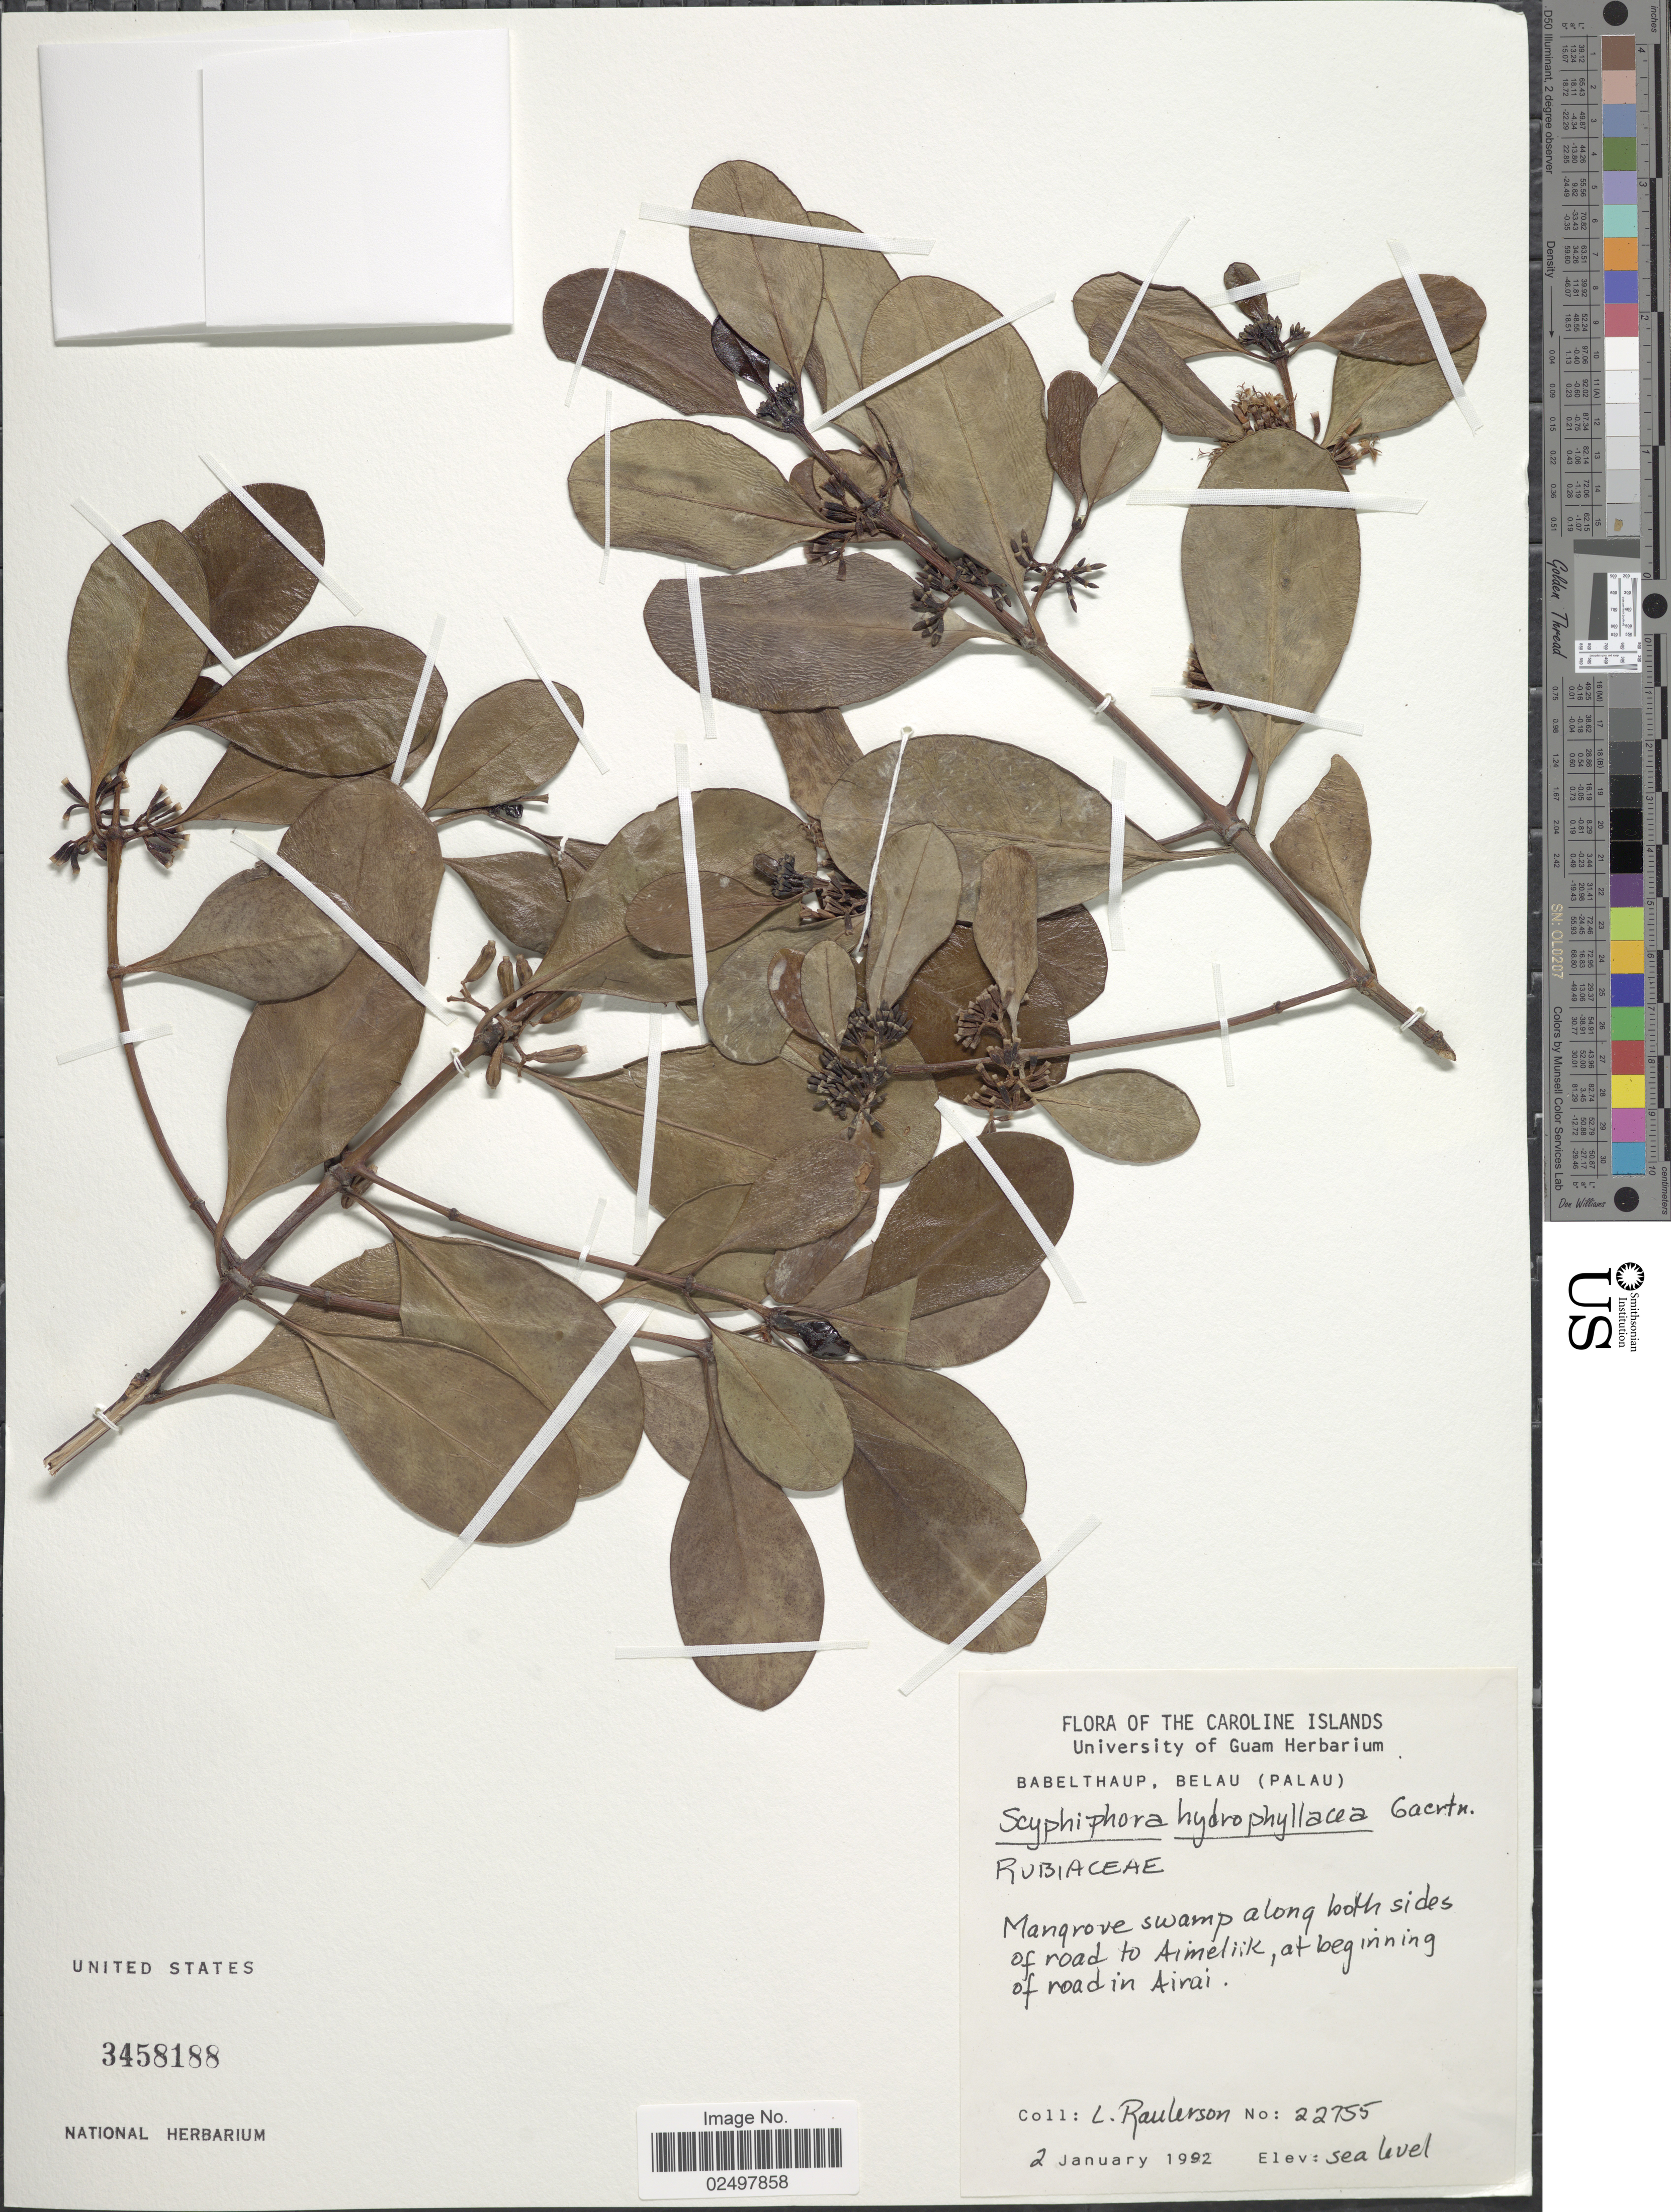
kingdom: Plantae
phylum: Tracheophyta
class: Magnoliopsida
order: Gentianales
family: Rubiaceae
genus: Scyphiphora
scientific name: Scyphiphora hydrophyllacea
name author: Gaertn.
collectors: L. Raulerson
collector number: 22755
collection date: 1992-01-02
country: Palau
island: Babeldaob [Babelthuap]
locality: Caroline Islands, Babelthaup, Mangrove swamp along both sides of road to Aimeliik [interpreted], at beginning of road in Airai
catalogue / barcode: US 3458188